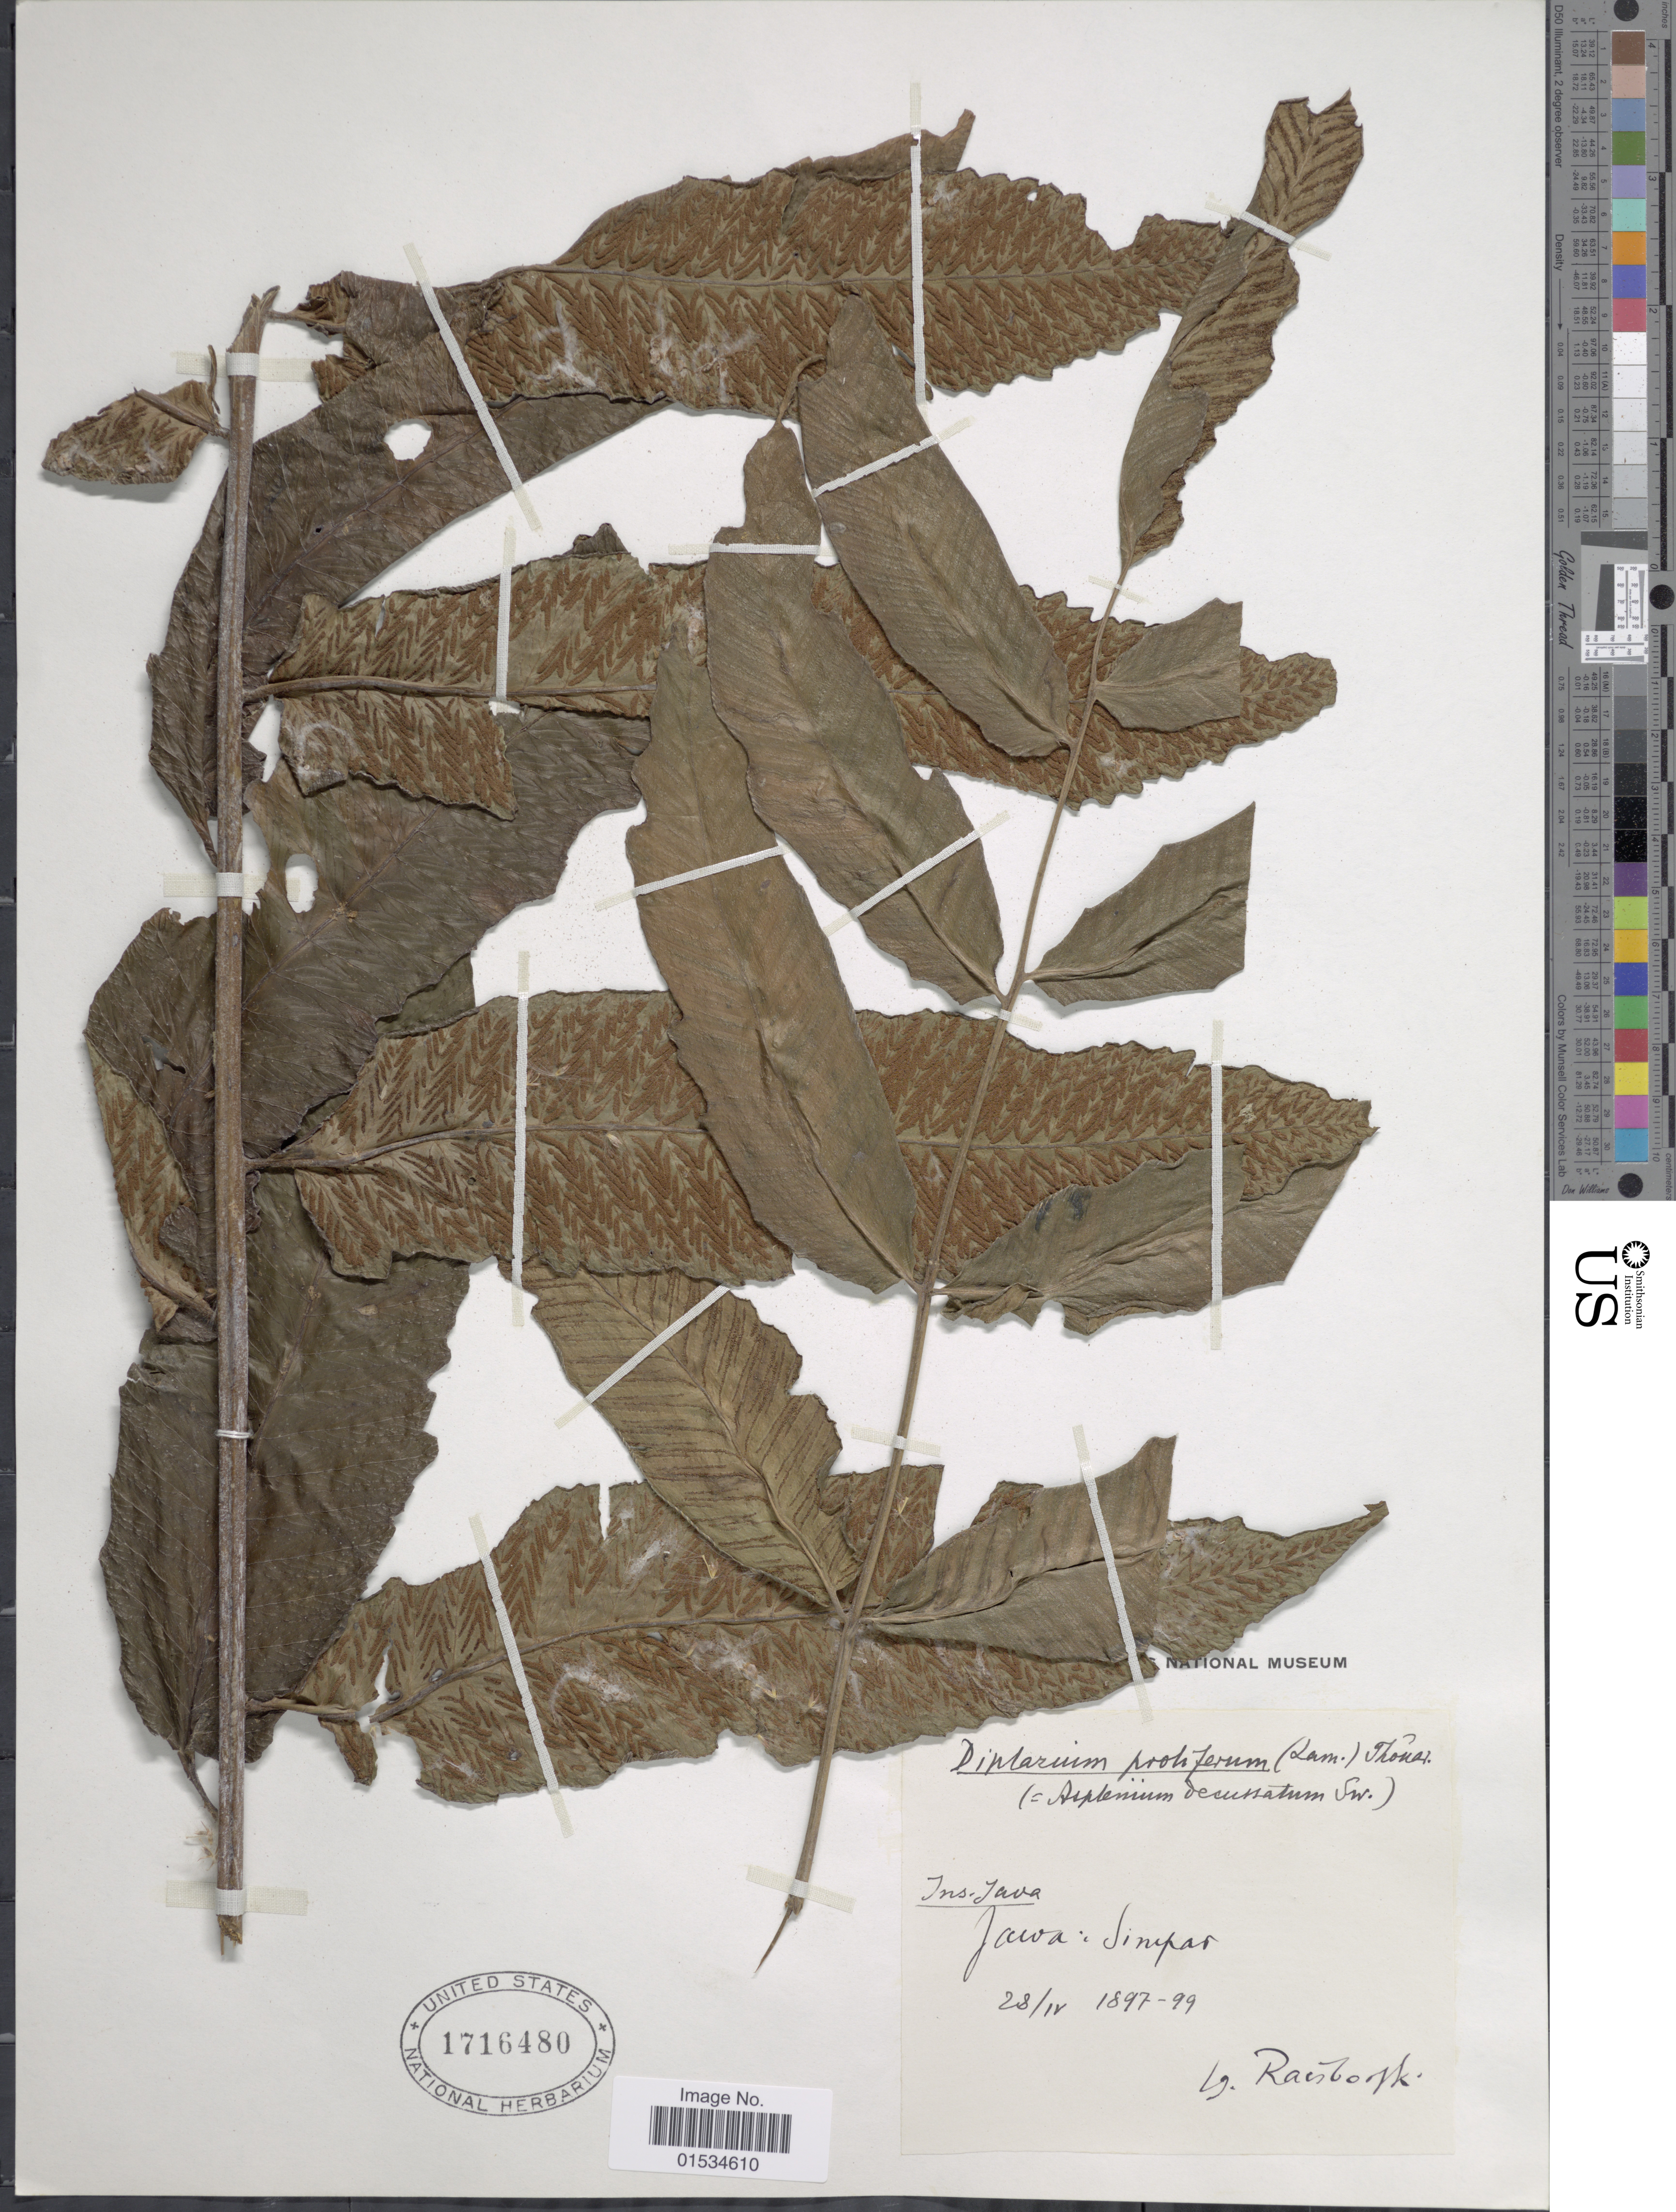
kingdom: Plantae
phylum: Tracheophyta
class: Polypodiopsida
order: Polypodiales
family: Athyriaceae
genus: Diplazium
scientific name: Diplazium accendens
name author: Blume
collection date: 1897-04-28/1899-04-28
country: Indonesia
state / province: Java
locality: Simpar.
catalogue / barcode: US 1716480